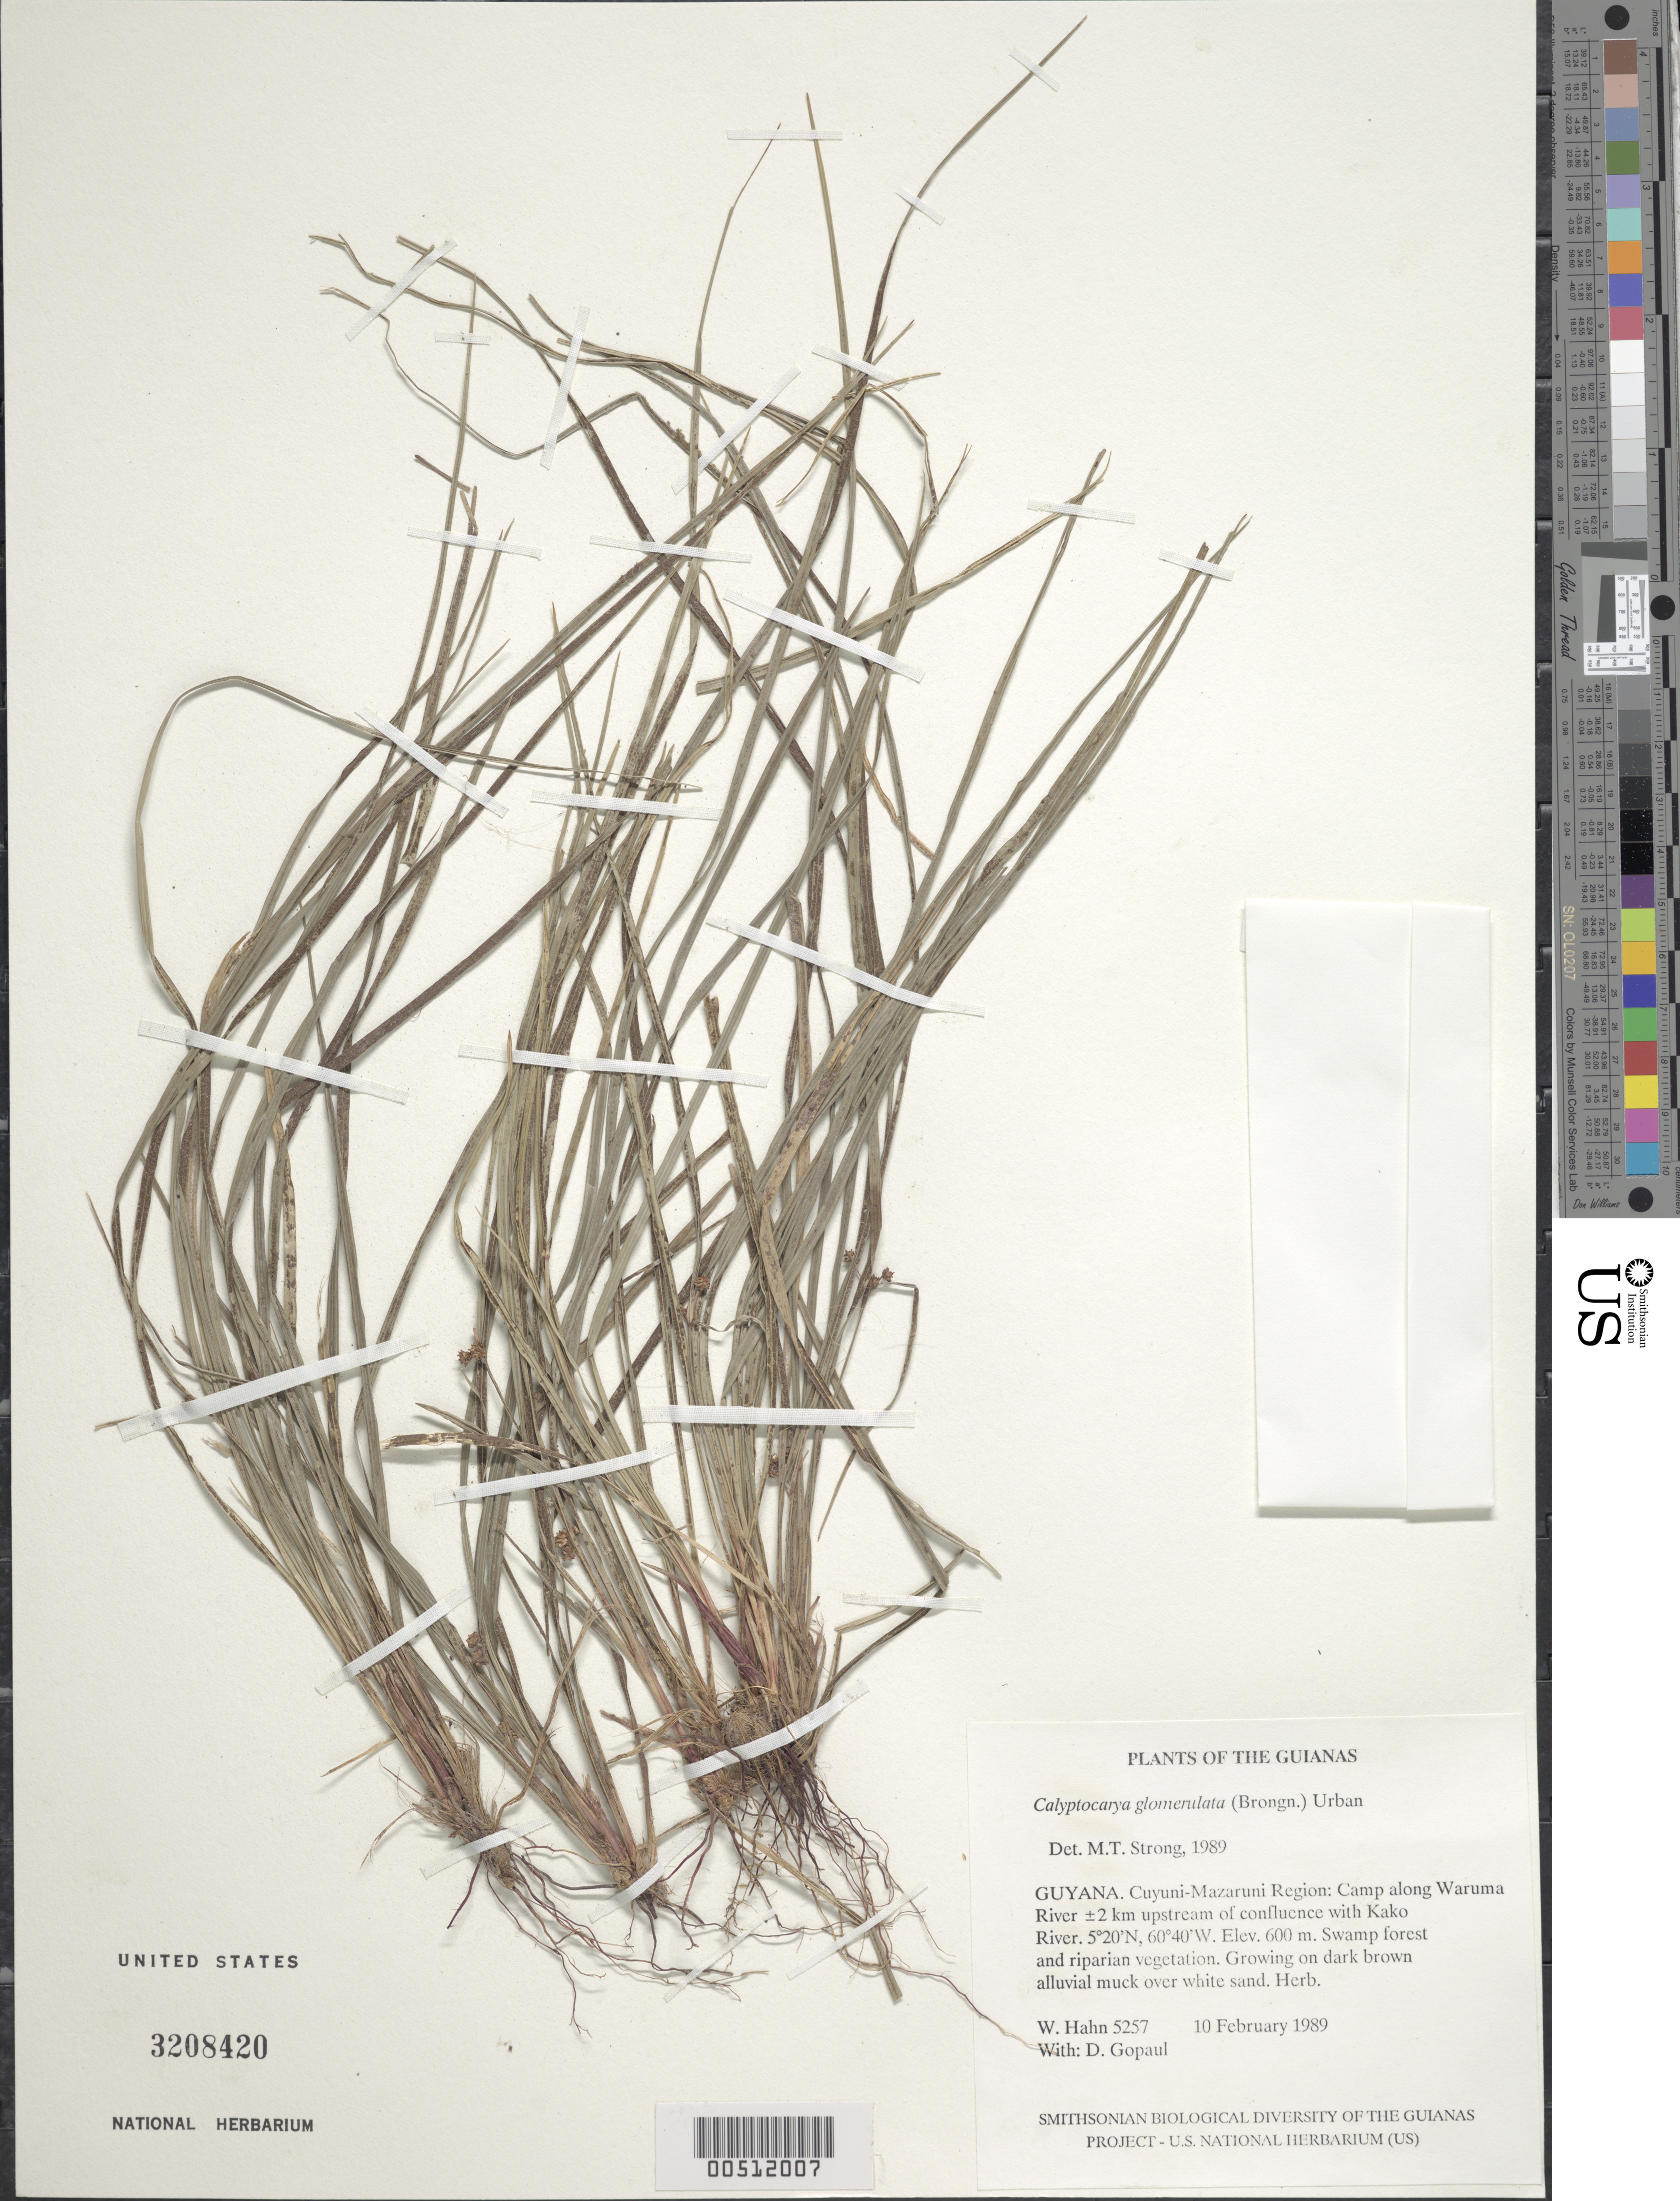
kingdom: Plantae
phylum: Tracheophyta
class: Liliopsida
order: Poales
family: Cyperaceae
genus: Calyptrocarya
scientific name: Calyptrocarya glomerulata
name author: (Brongn.) Urb.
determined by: Strong, M. T., (US), Smithsonian Institution - National Museum of Natural History (UNITED STATES)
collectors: W. Hahn & D. Gopaul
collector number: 5257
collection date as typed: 10 February 1989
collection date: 1989-02-10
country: Guyana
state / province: Cuyuni-Mazaruni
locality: Camp along Waruma River ±2 km upstream of confluence with Kako River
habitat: Swamp forest and Riparian vegetation Growing on dark brown alluvial muck over white sand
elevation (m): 600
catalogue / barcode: US 3208420